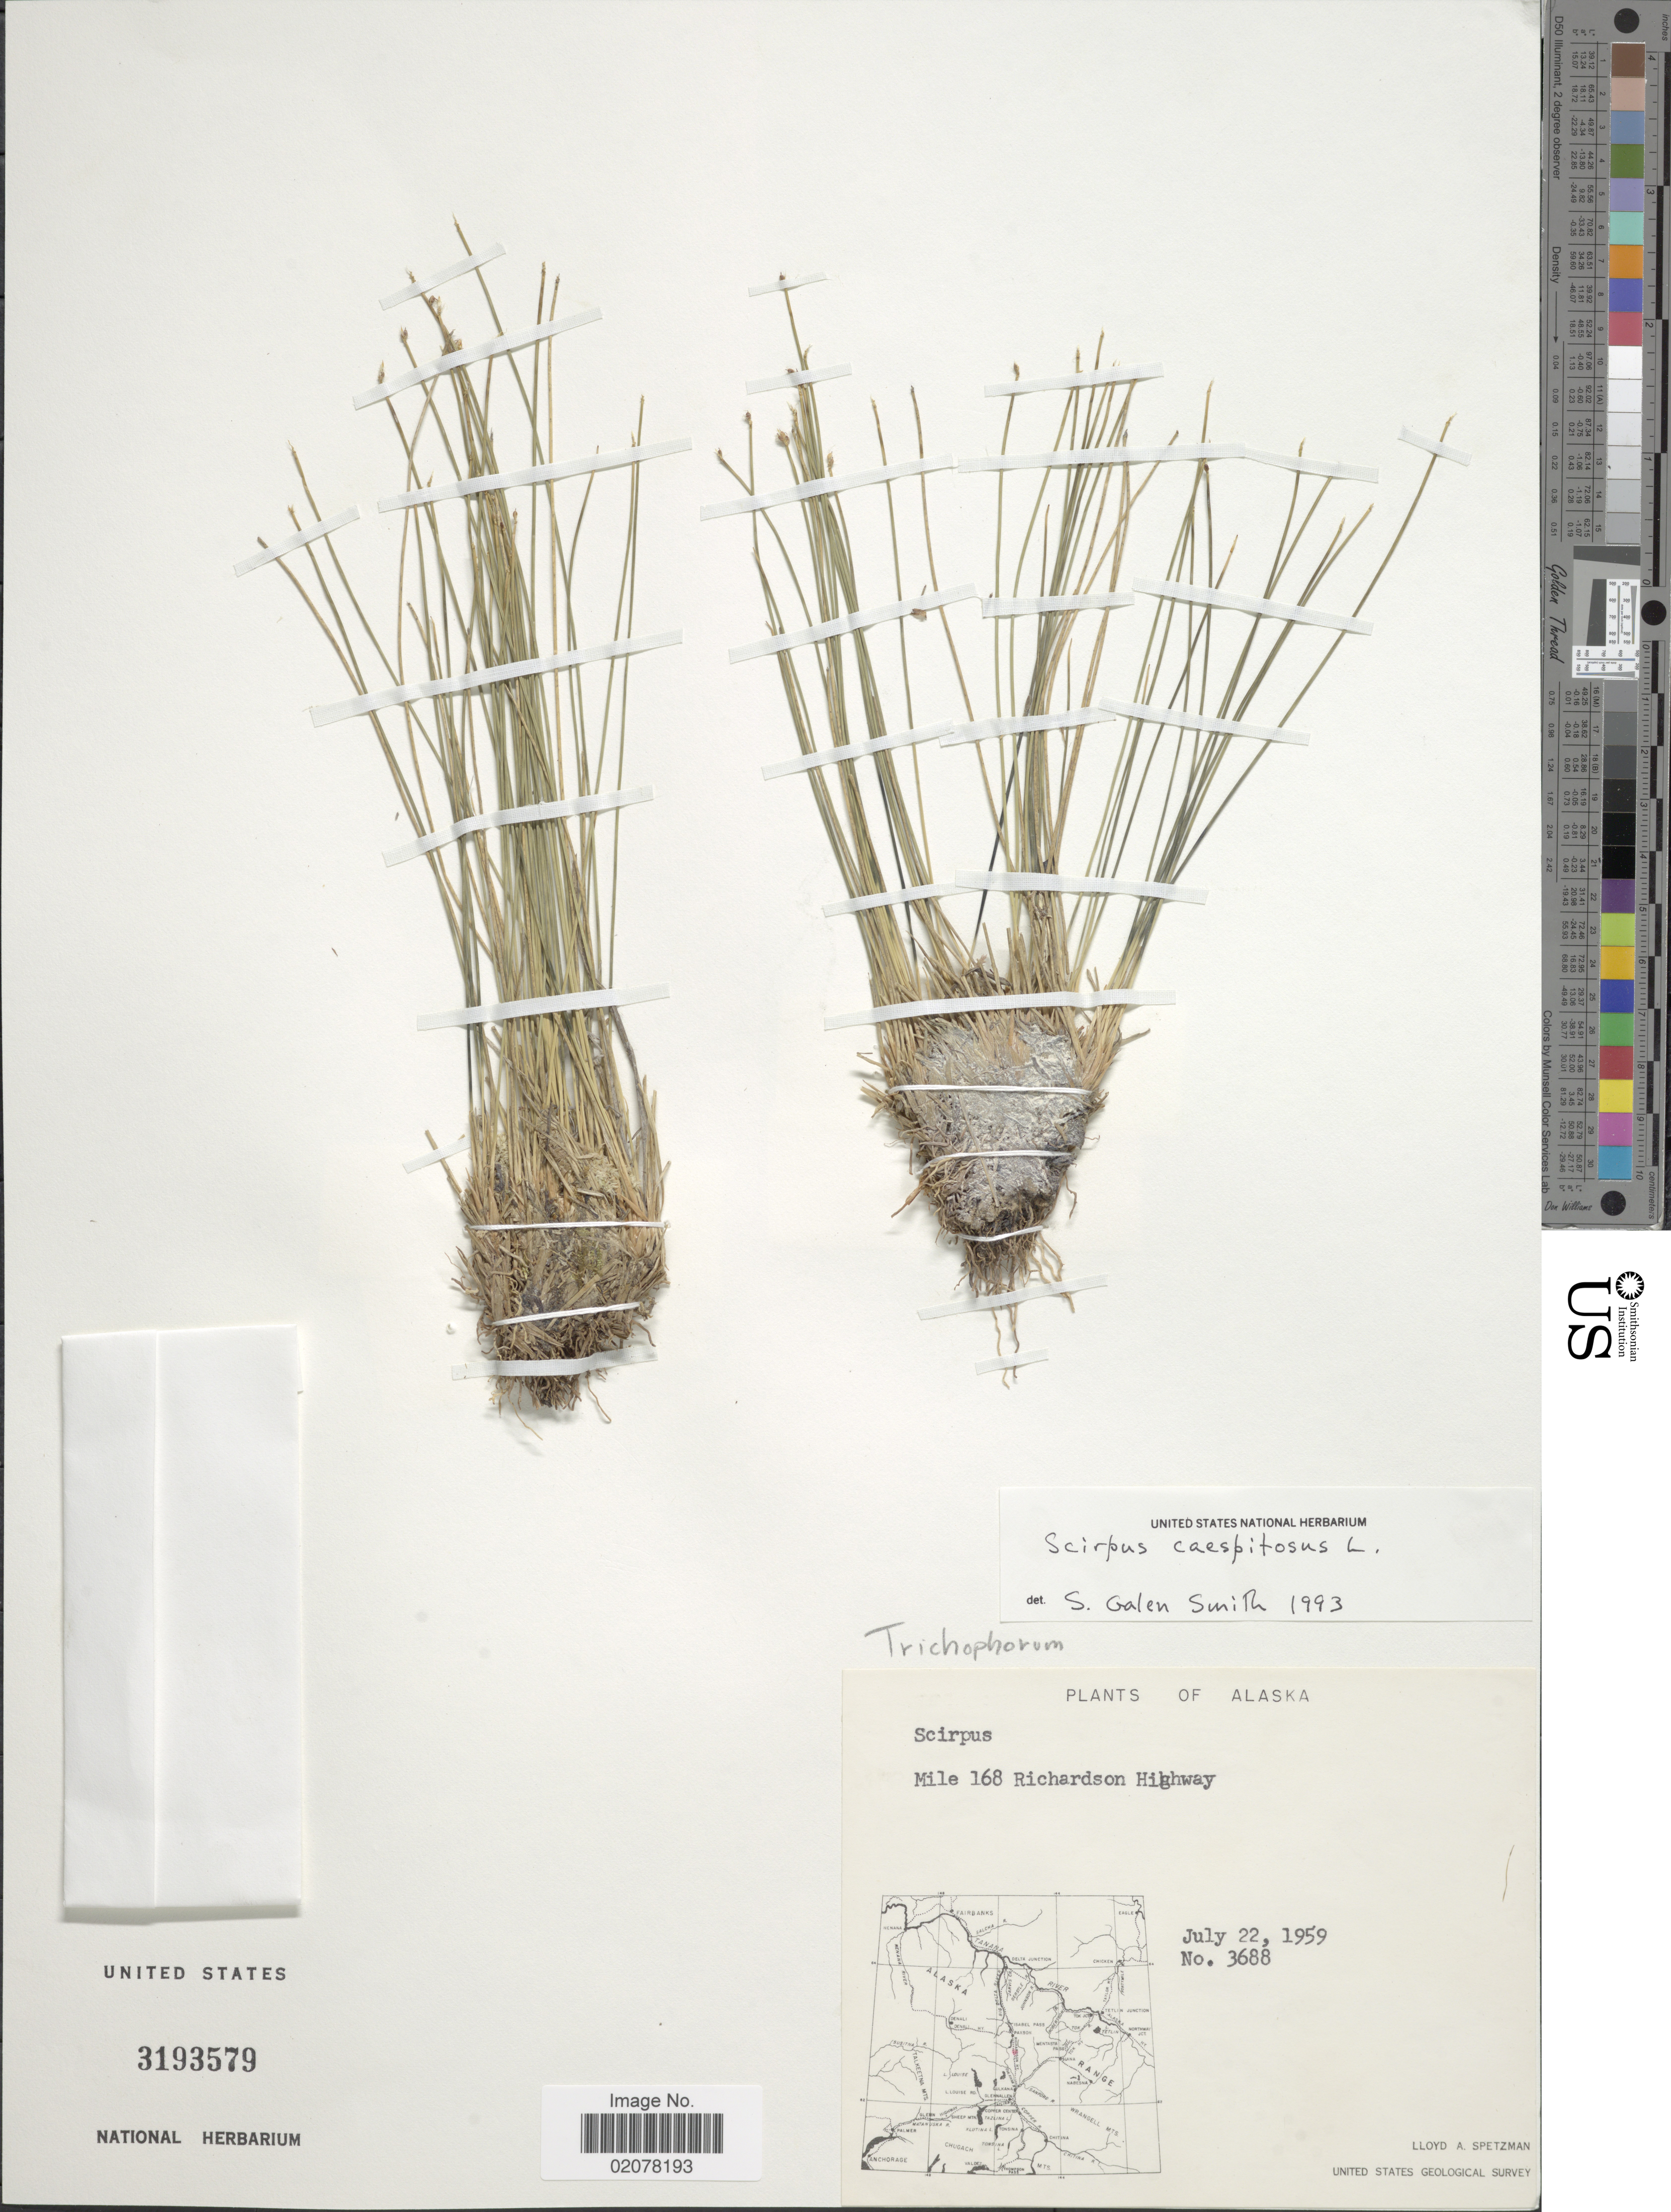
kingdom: Plantae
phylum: Tracheophyta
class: Liliopsida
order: Poales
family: Cyperaceae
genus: Trichophorum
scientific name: Trichophorum cespitosum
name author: (L.) Hartm.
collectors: L. Spetzman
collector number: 3688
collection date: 1959-07-22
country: United States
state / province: Alaska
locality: Mile 168 Richardson Highway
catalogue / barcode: US 3193579